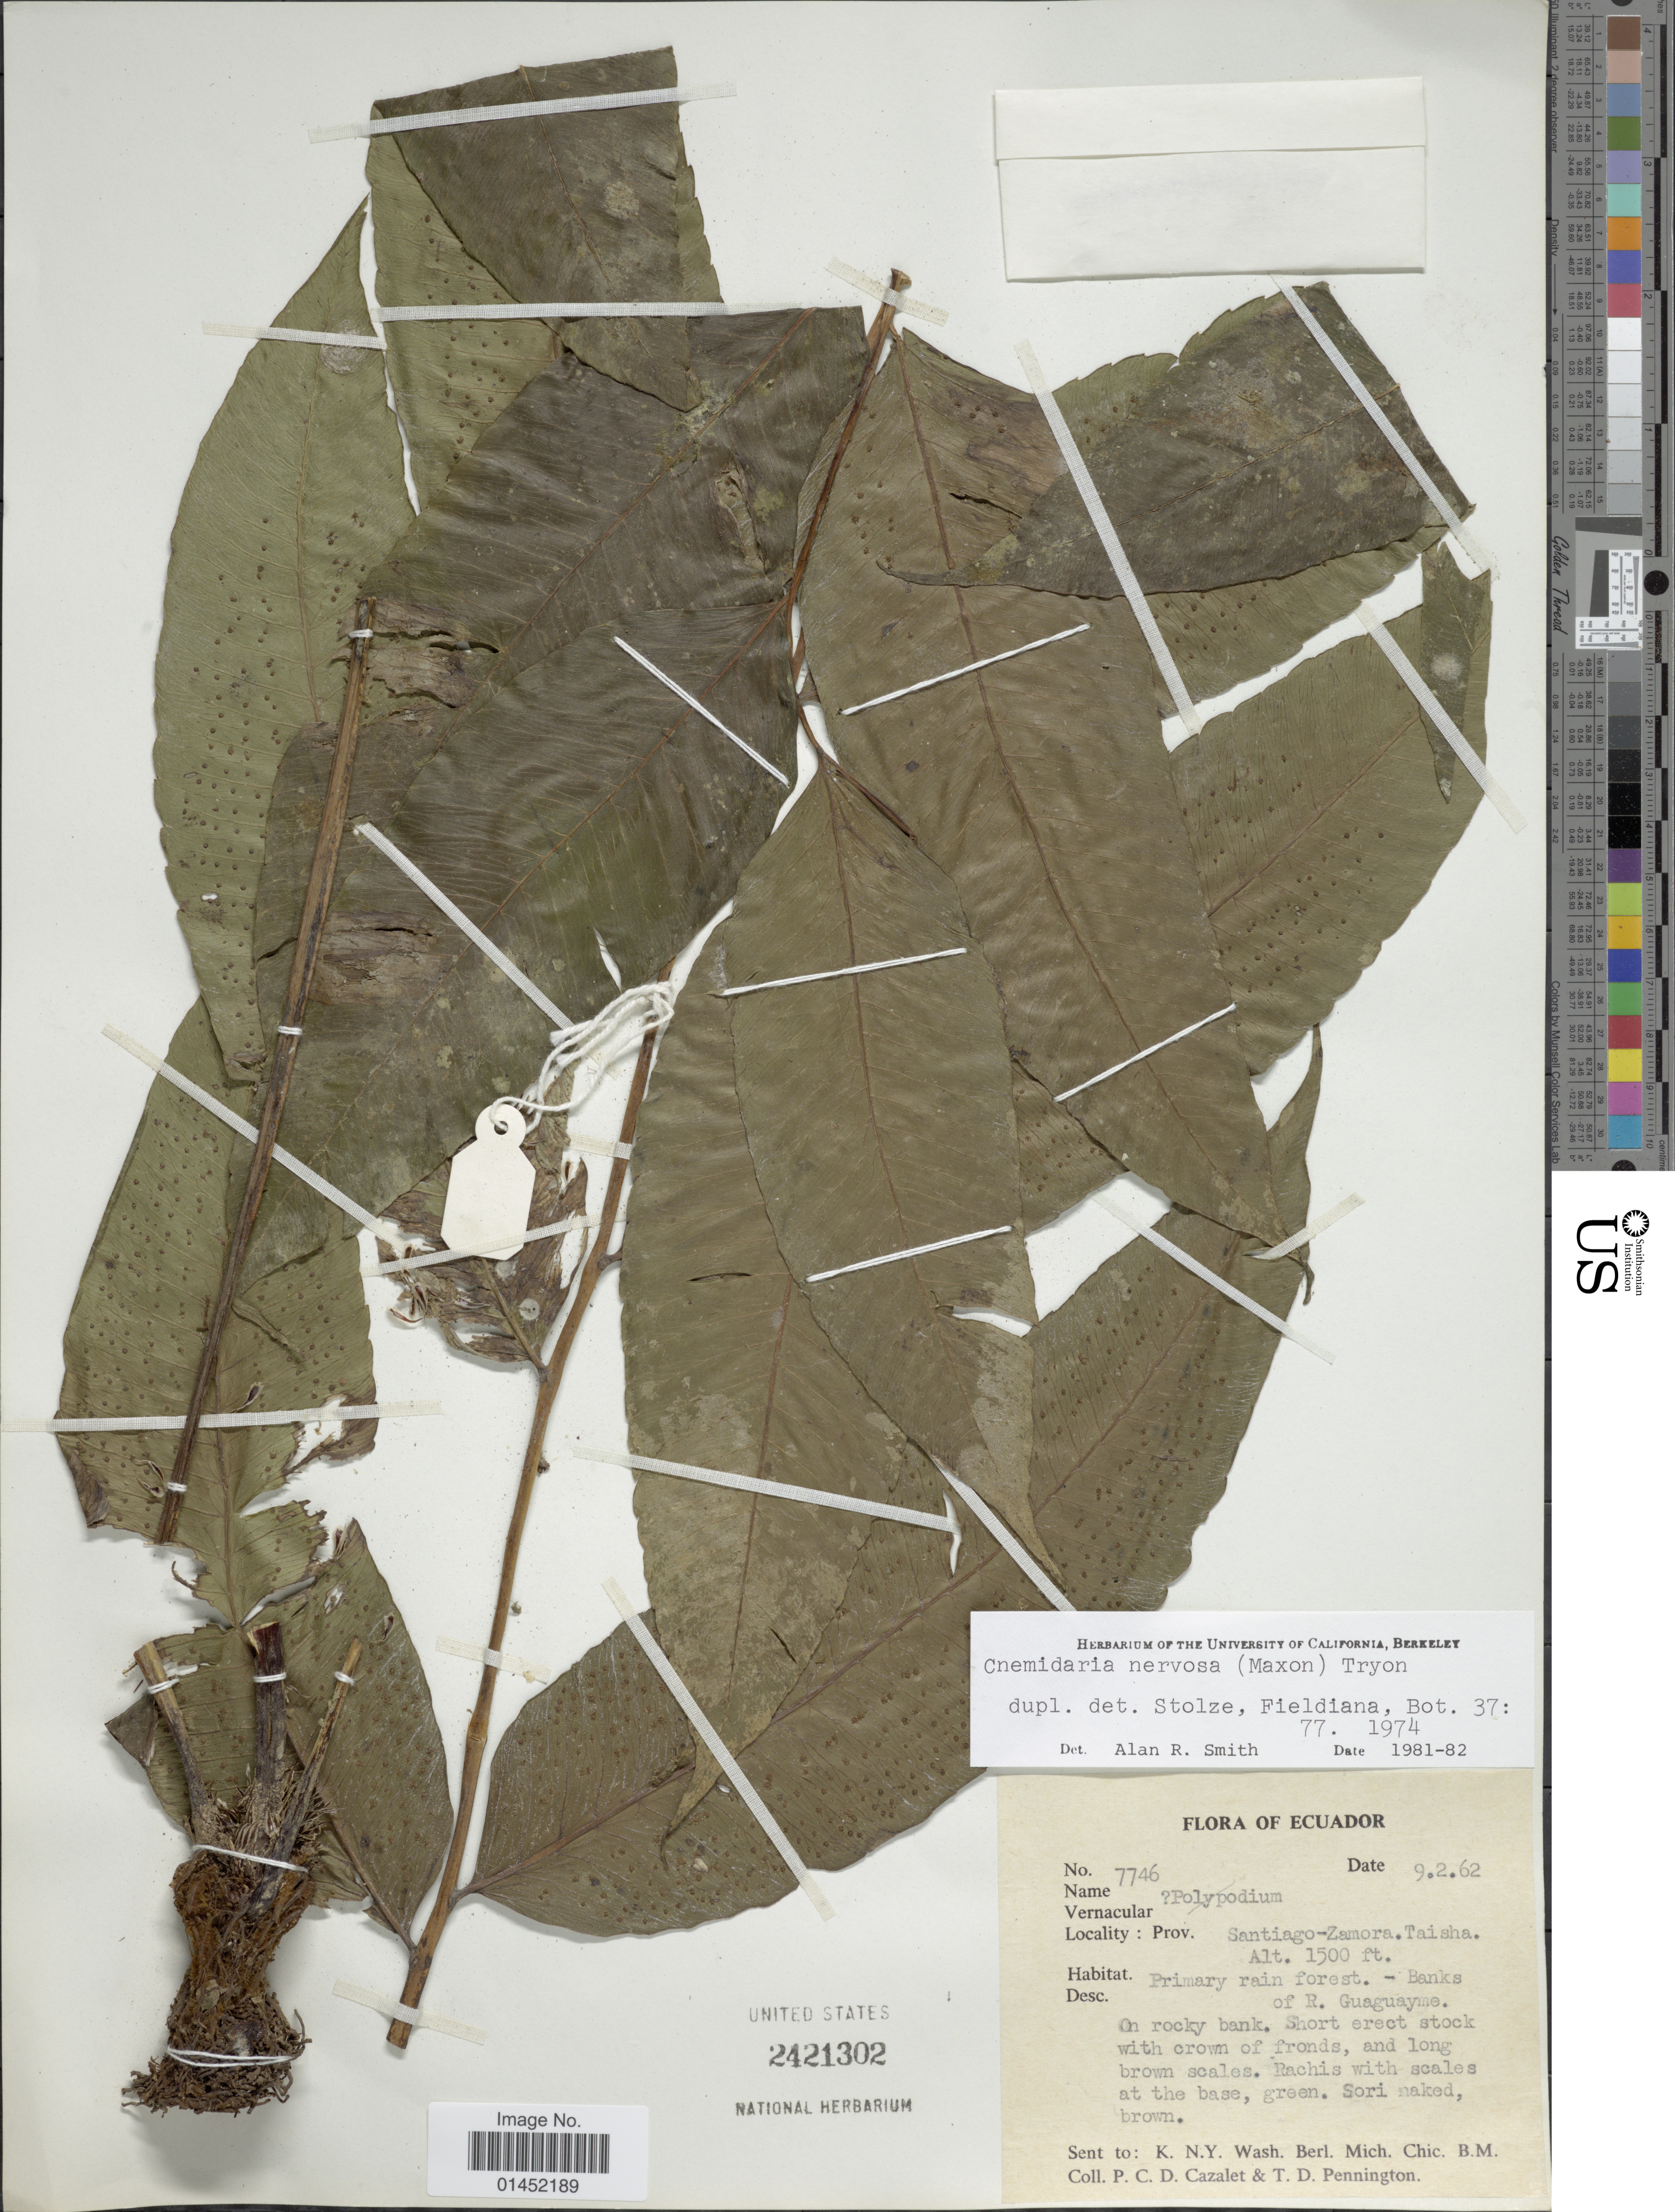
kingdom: Plantae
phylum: Tracheophyta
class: Polypodiopsida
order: Cyatheales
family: Cyatheaceae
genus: Cyathea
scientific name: Cyathea nervosa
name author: (Maxon) Lehnert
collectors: P. C. D. Cazalet & T. D. Pennington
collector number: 7746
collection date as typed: Transcribed d/m/y: 9/2/62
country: Ecuador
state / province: Zamora-Chinchipe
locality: Prov. Santiago-Zamora. Taisha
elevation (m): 457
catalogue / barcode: US 2421302